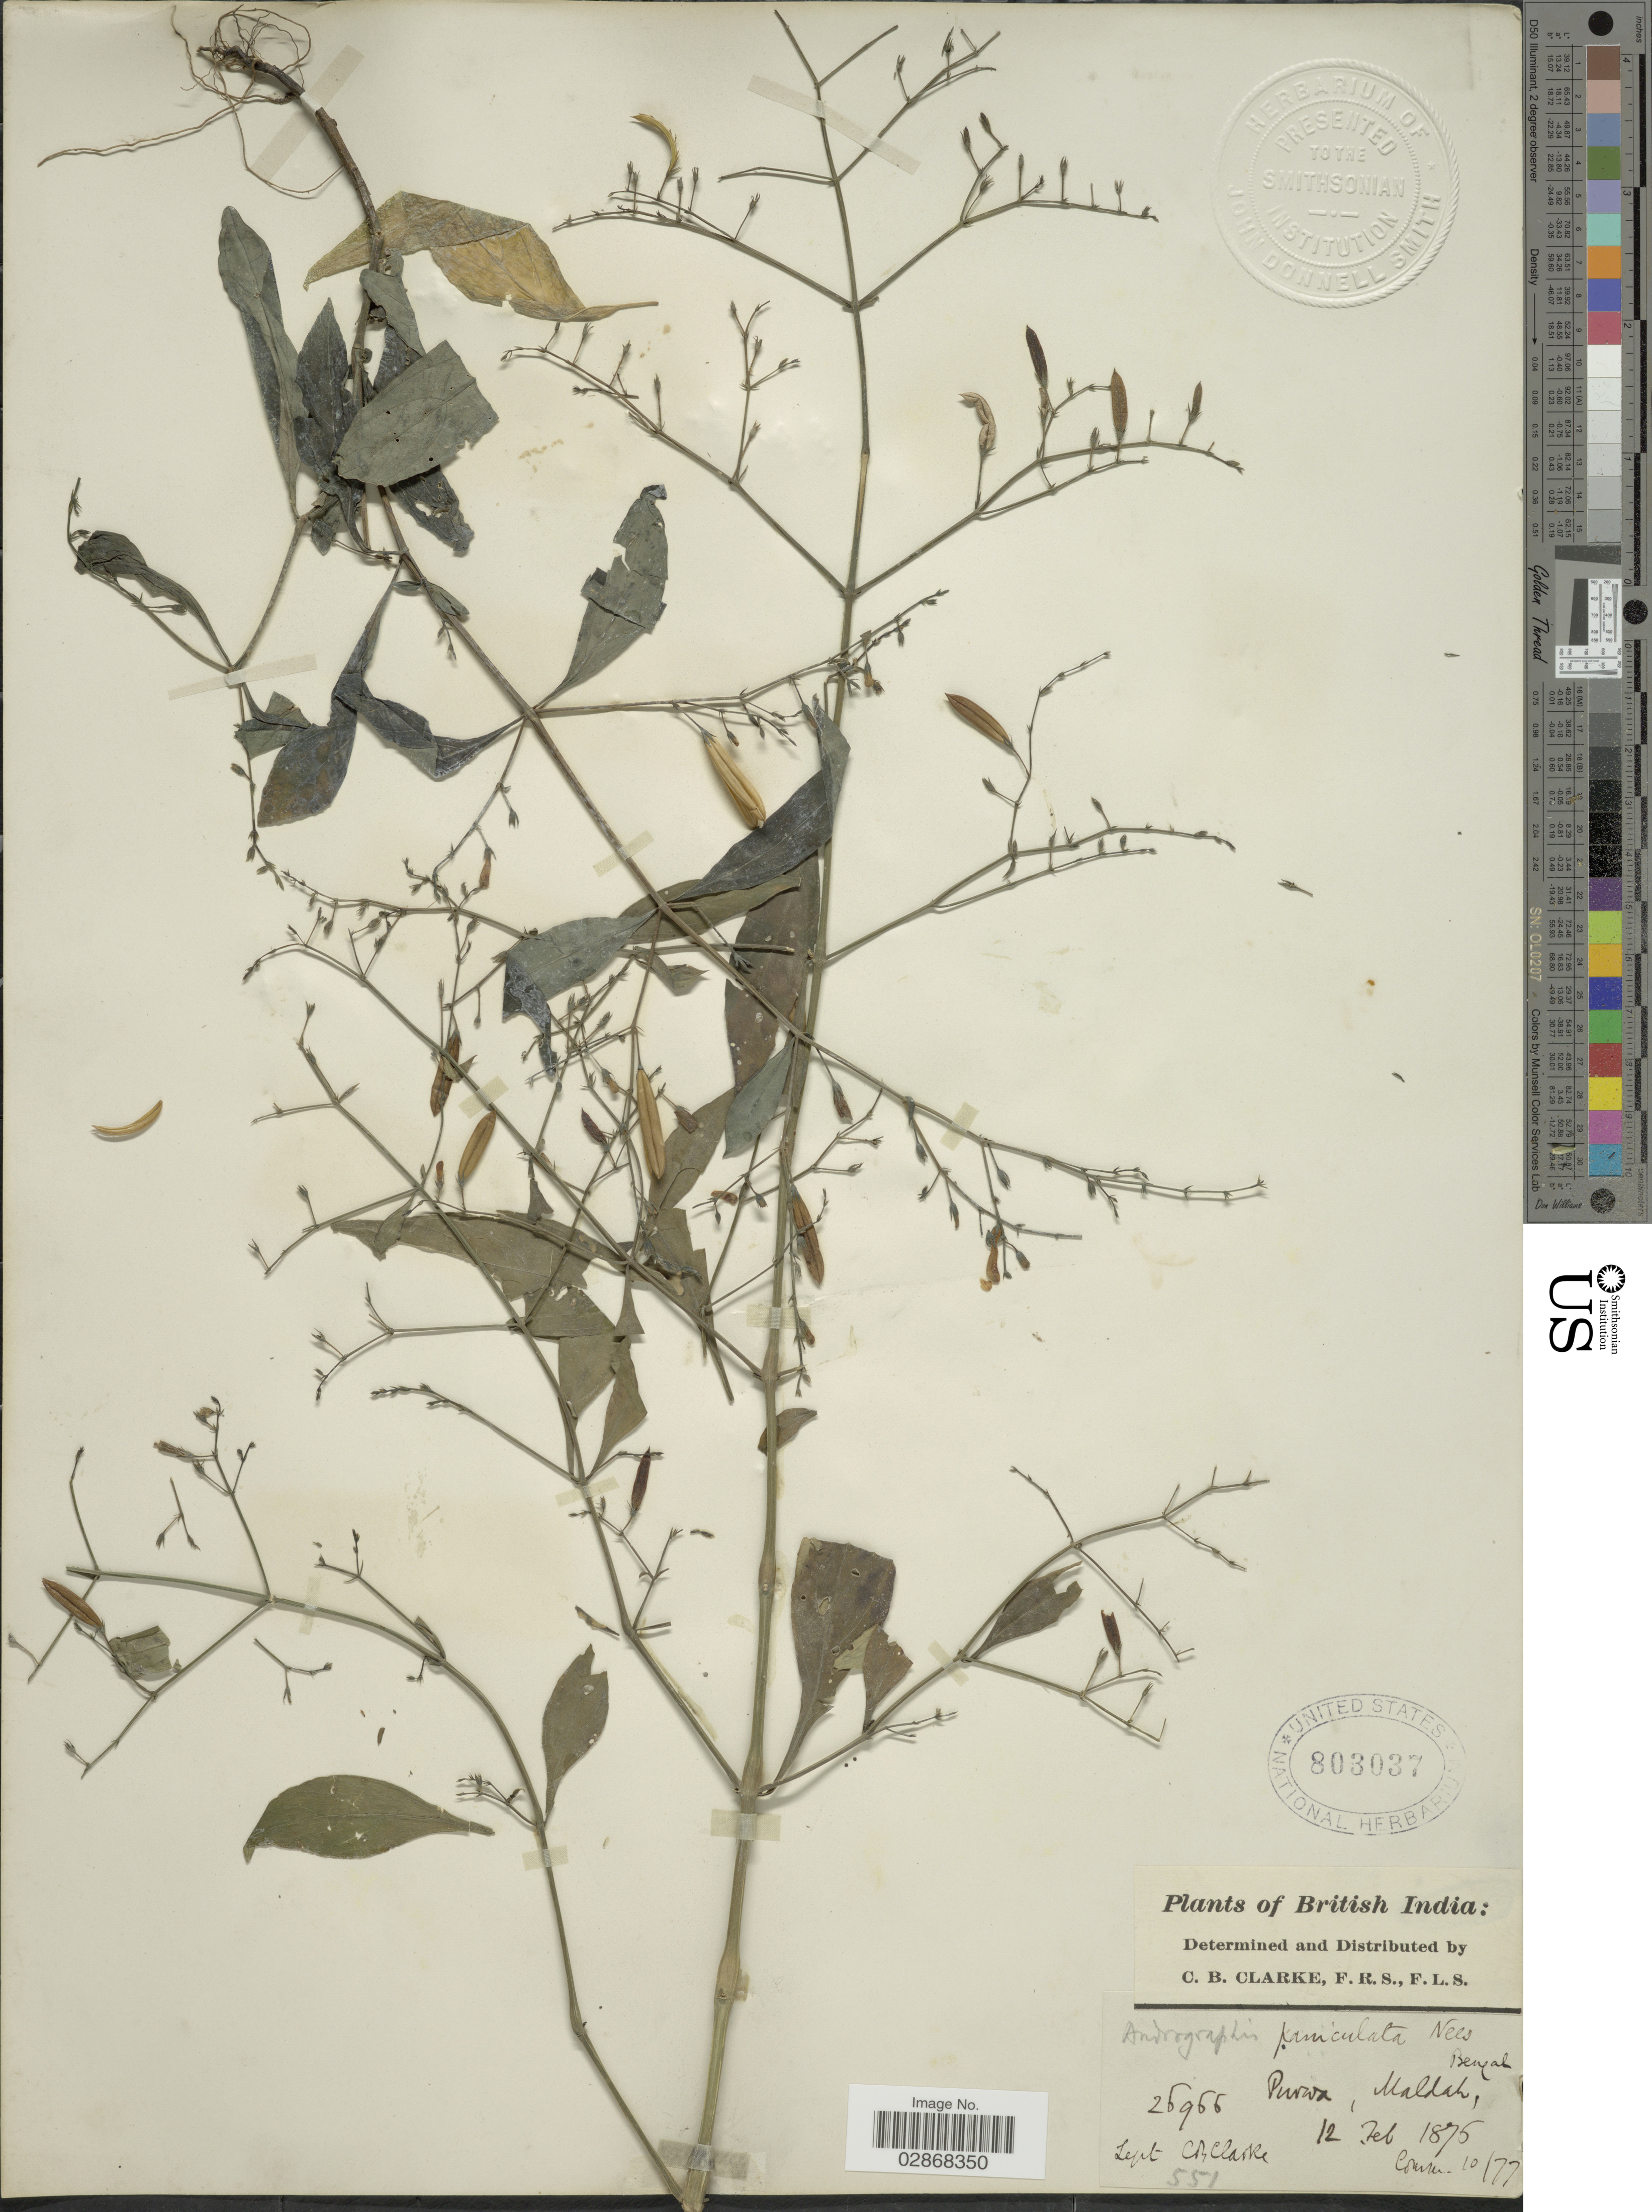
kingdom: Plantae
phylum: Tracheophyta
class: Magnoliopsida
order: Lamiales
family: Acanthaceae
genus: Andrographis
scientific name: Andrographis paniculata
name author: (Burm. f.) Nees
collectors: C. B. Clarke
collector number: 26966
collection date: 1875-02-12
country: India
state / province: Uttar Pradesh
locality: Purwa, Maldah. British India.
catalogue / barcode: US 803037